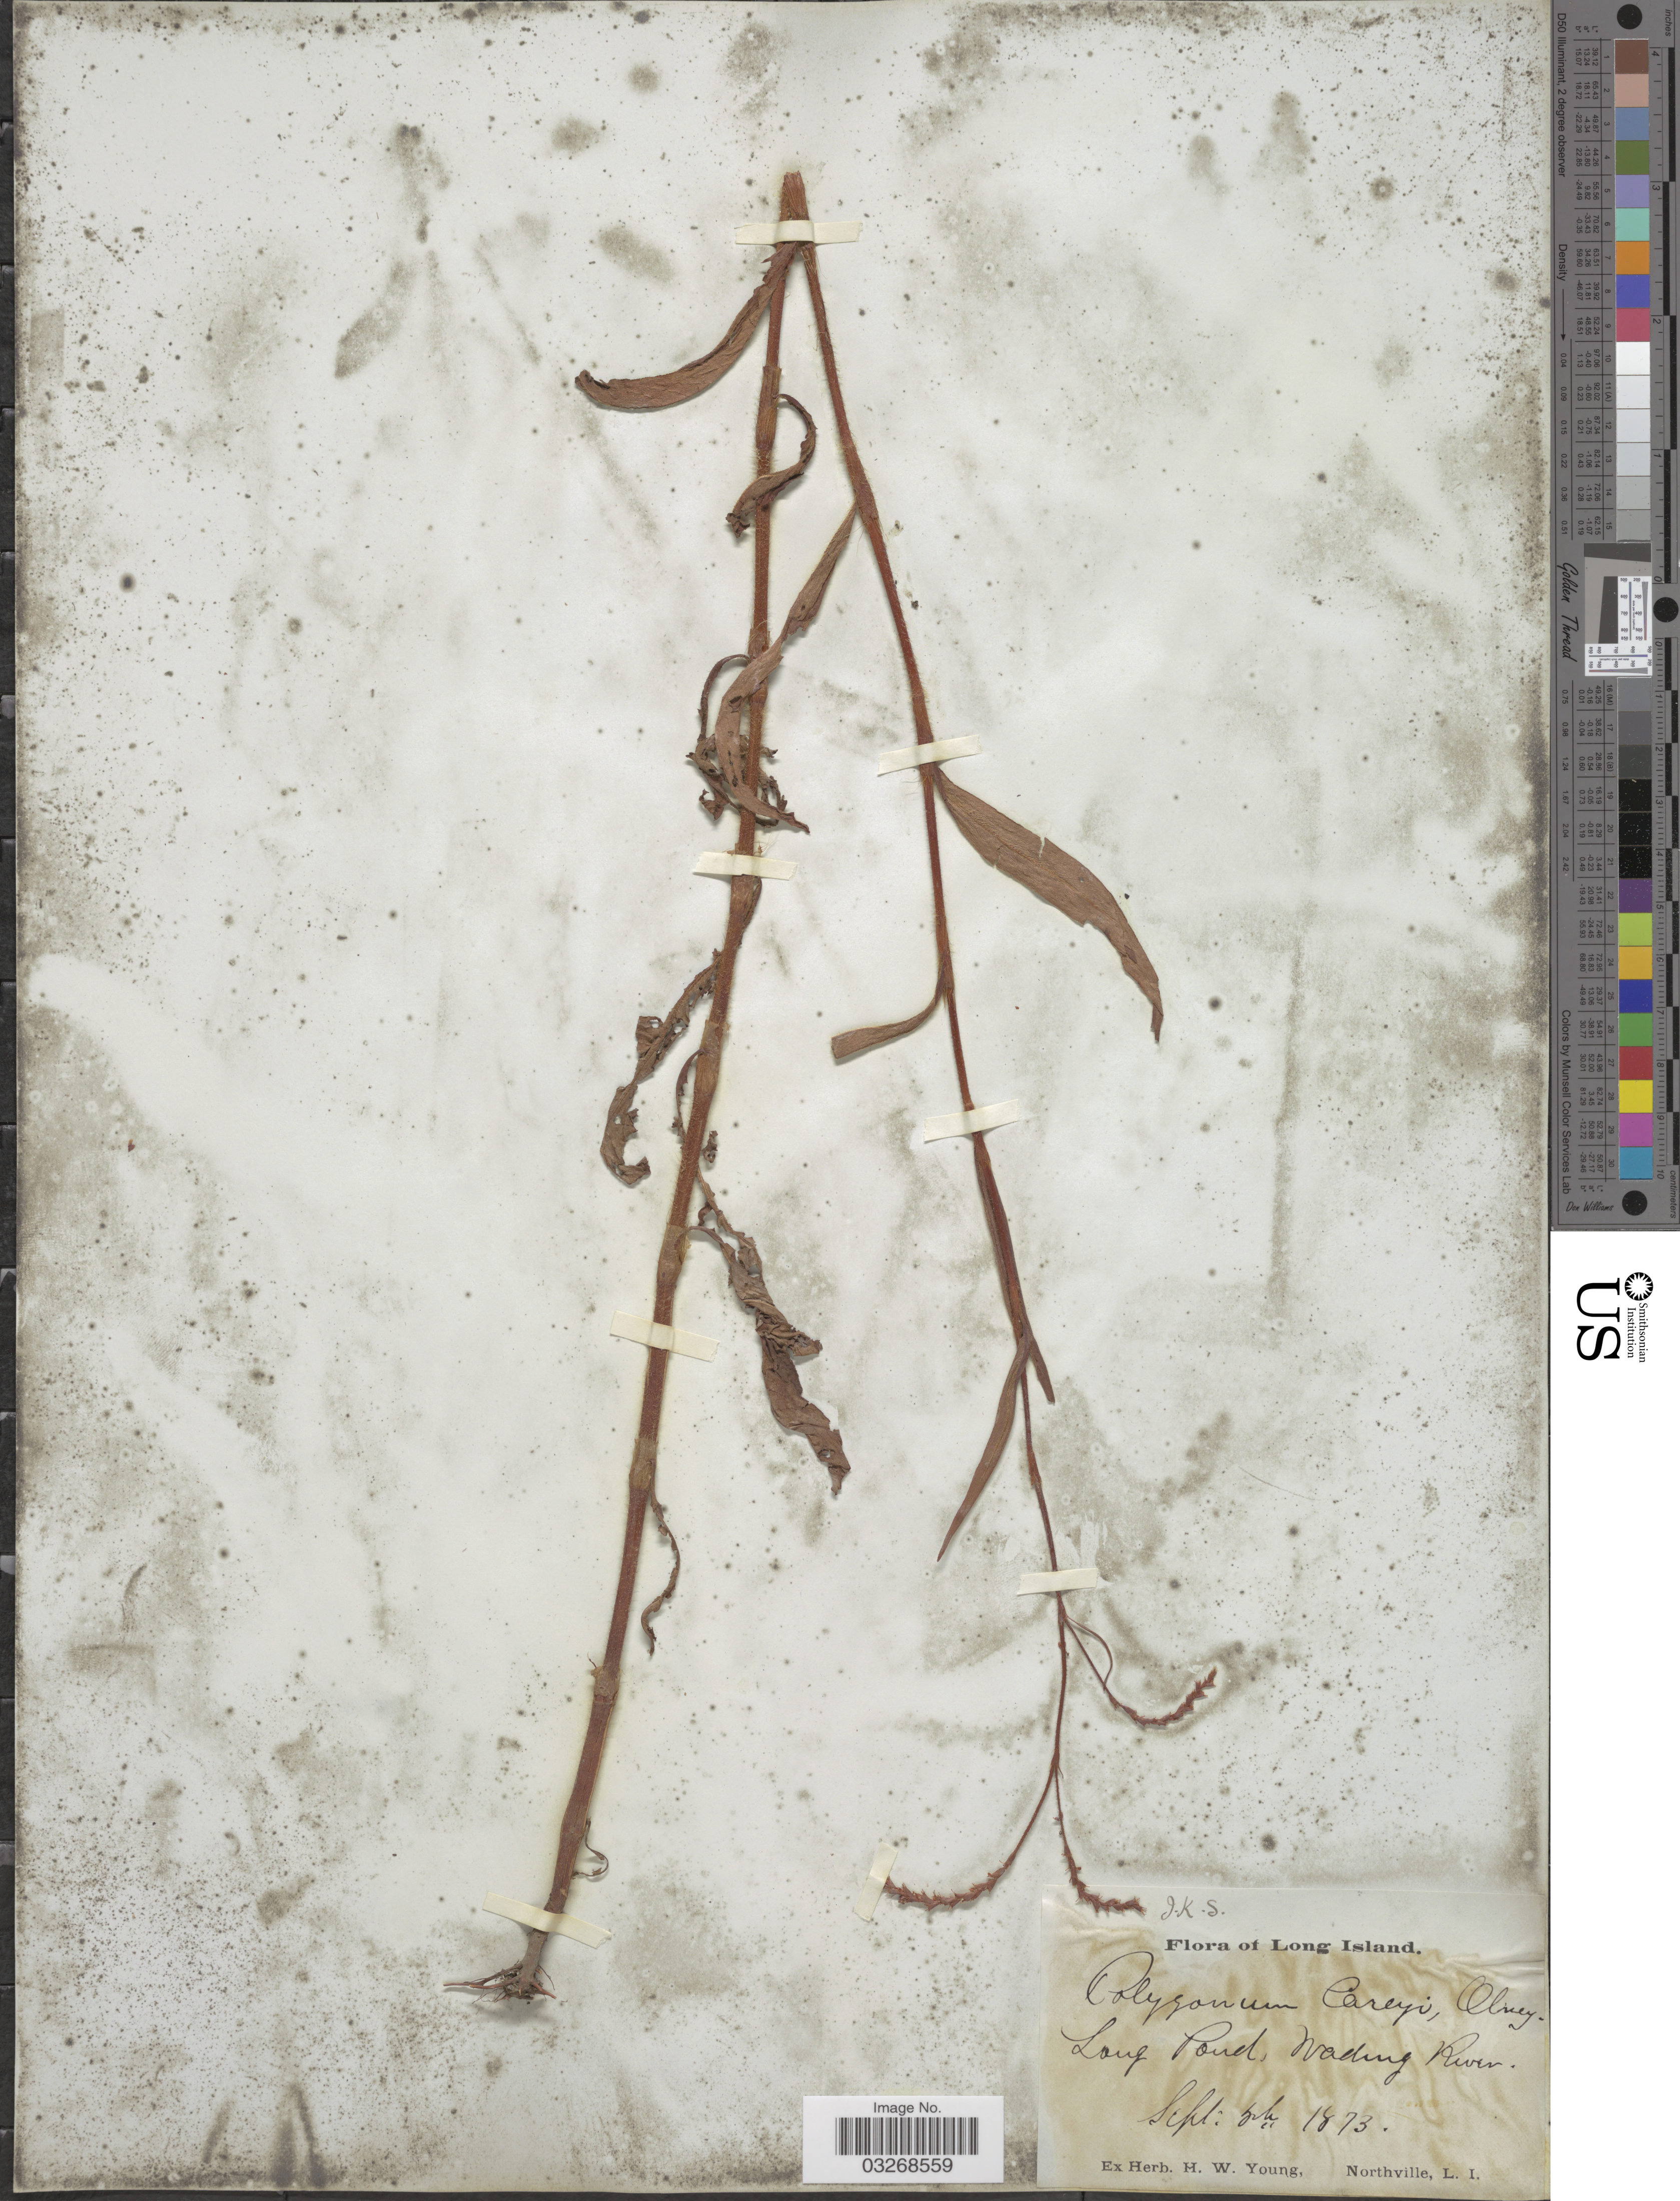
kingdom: Plantae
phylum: Tracheophyta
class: Magnoliopsida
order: Caryophyllales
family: Polygonaceae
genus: Persicaria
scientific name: Persicaria careyi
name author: (Olney) Greene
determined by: Atha, D. E.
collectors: ex herb. H.W. Young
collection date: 1873-09-05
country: United States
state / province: New York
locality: Long Island. Long Pond, Wading River.